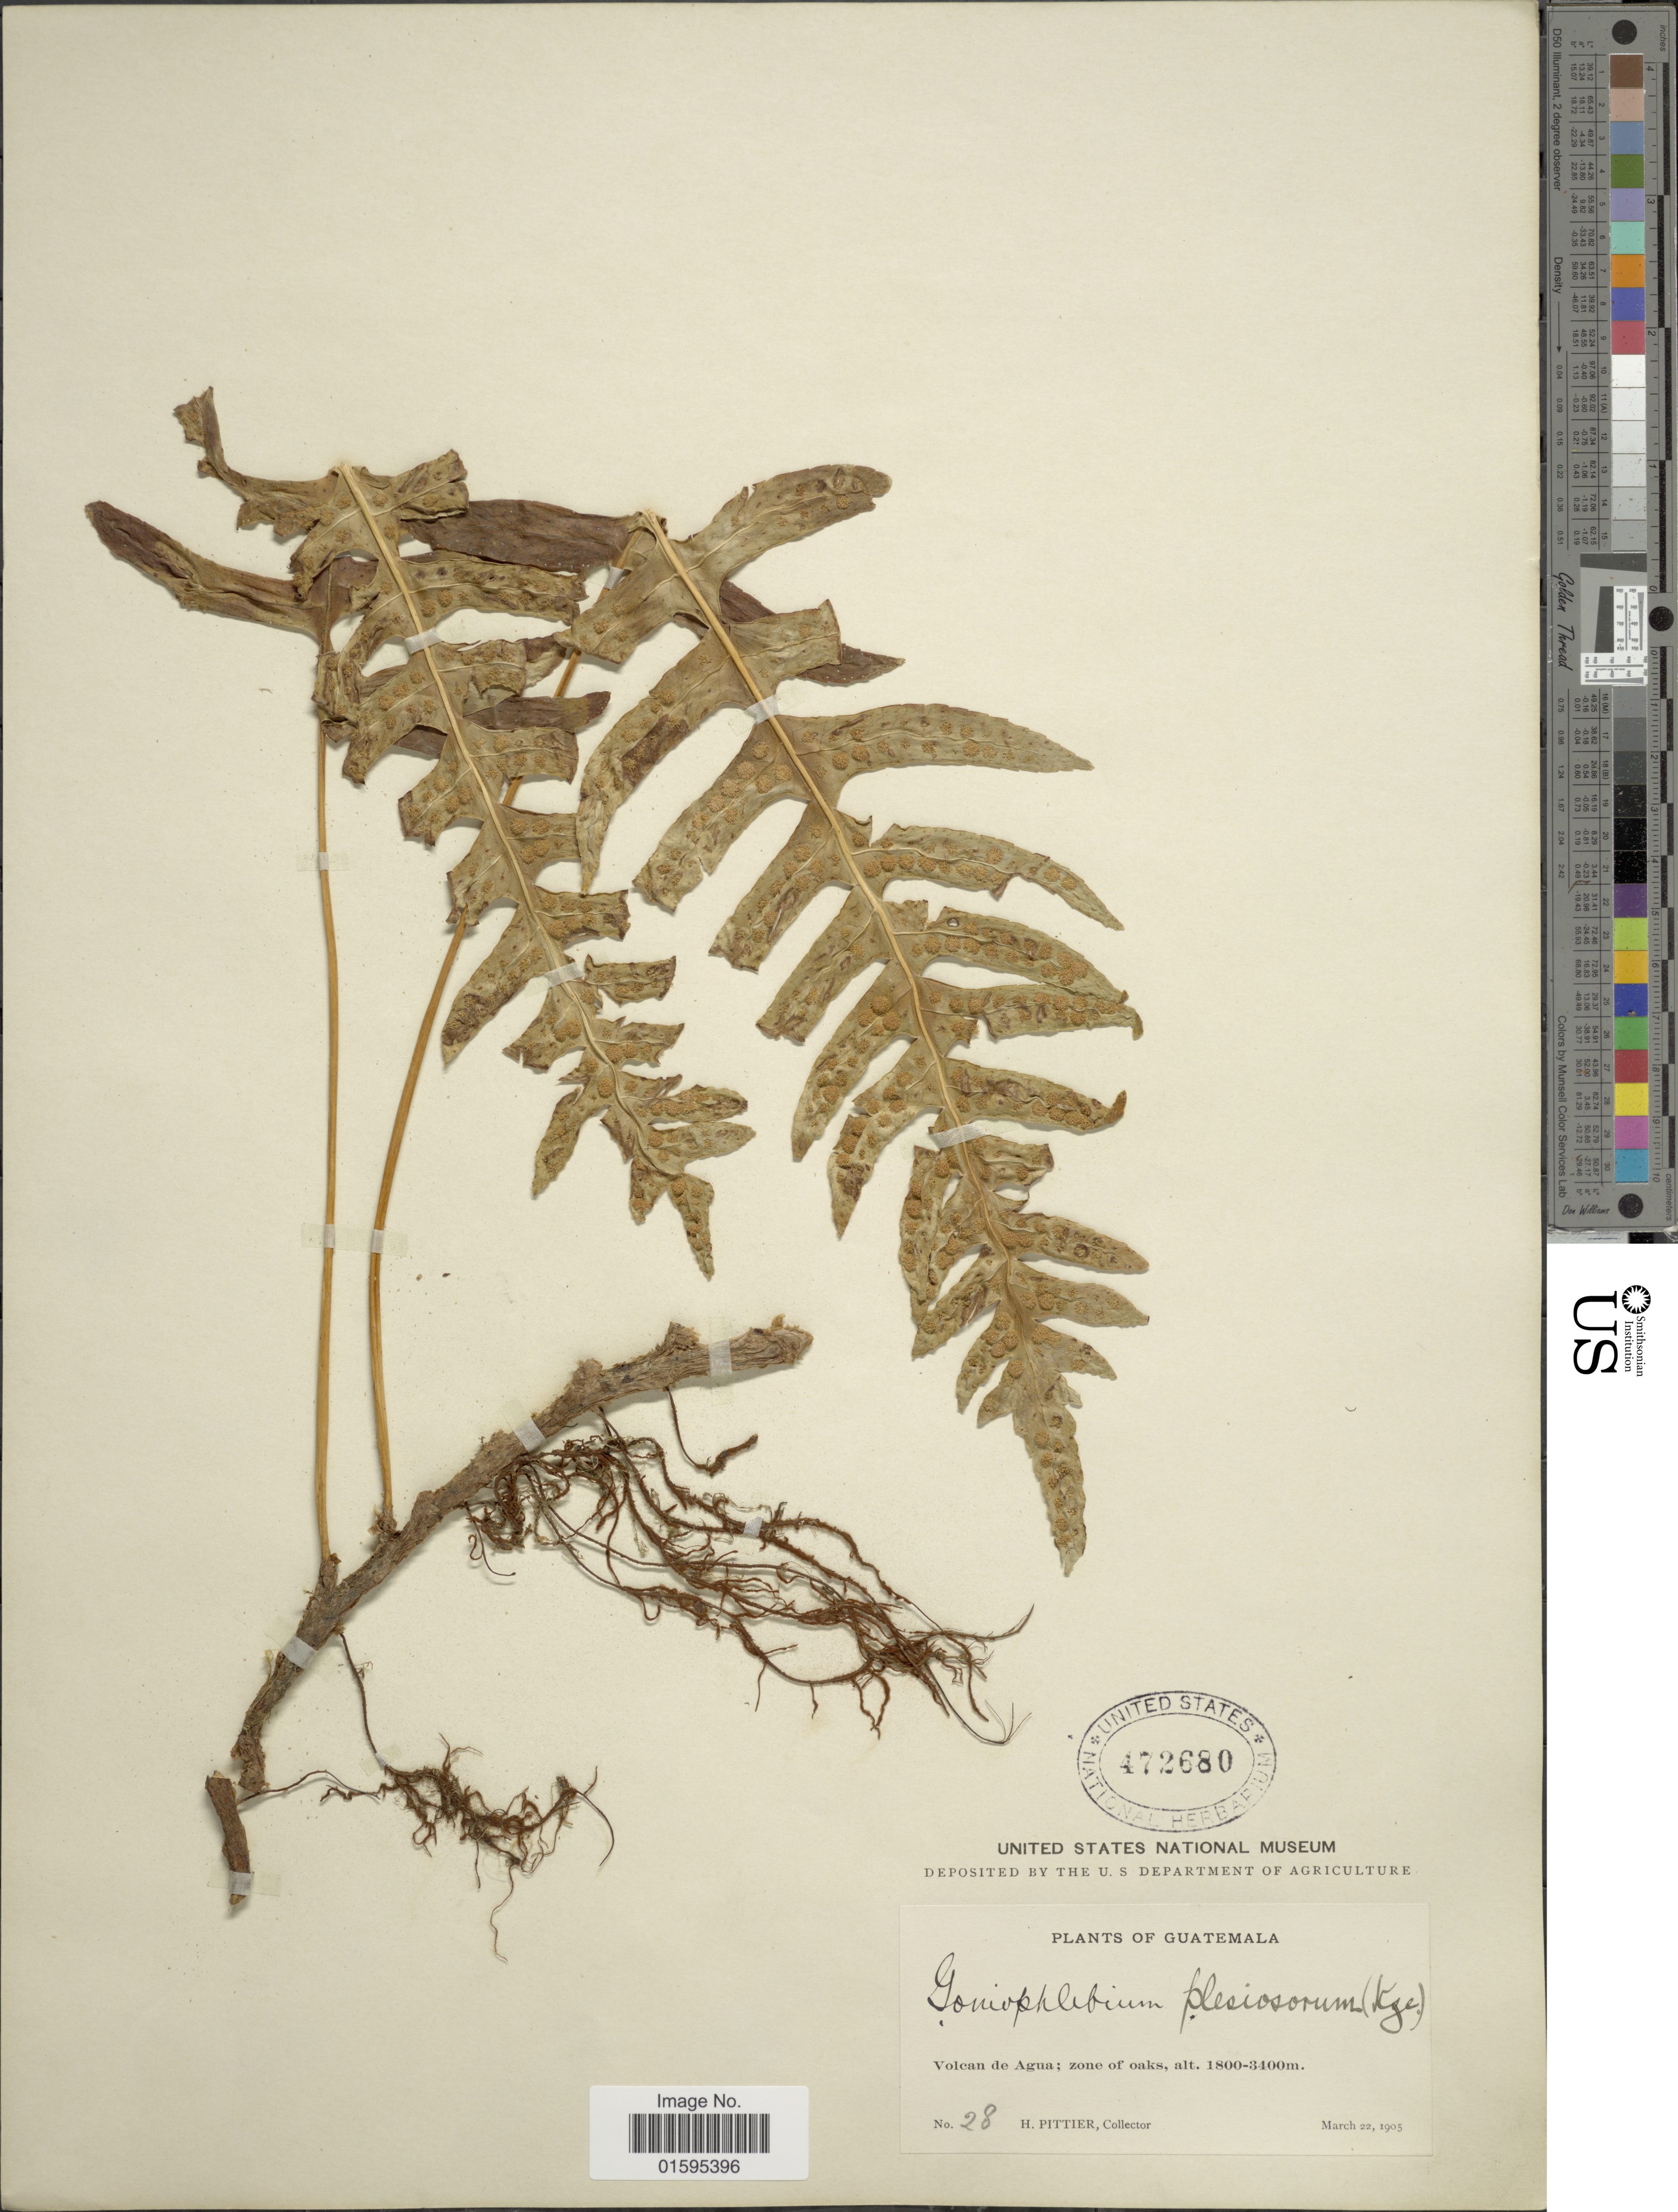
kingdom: Plantae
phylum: Tracheophyta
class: Polypodiopsida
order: Polypodiales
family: Polypodiaceae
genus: Polypodium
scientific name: Polypodium plesiosorum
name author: Kunze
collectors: H. F. Pittier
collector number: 28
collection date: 1905-03-22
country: Guatemala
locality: Volcan de Agua: zone of oaks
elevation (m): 1800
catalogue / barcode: US 472680